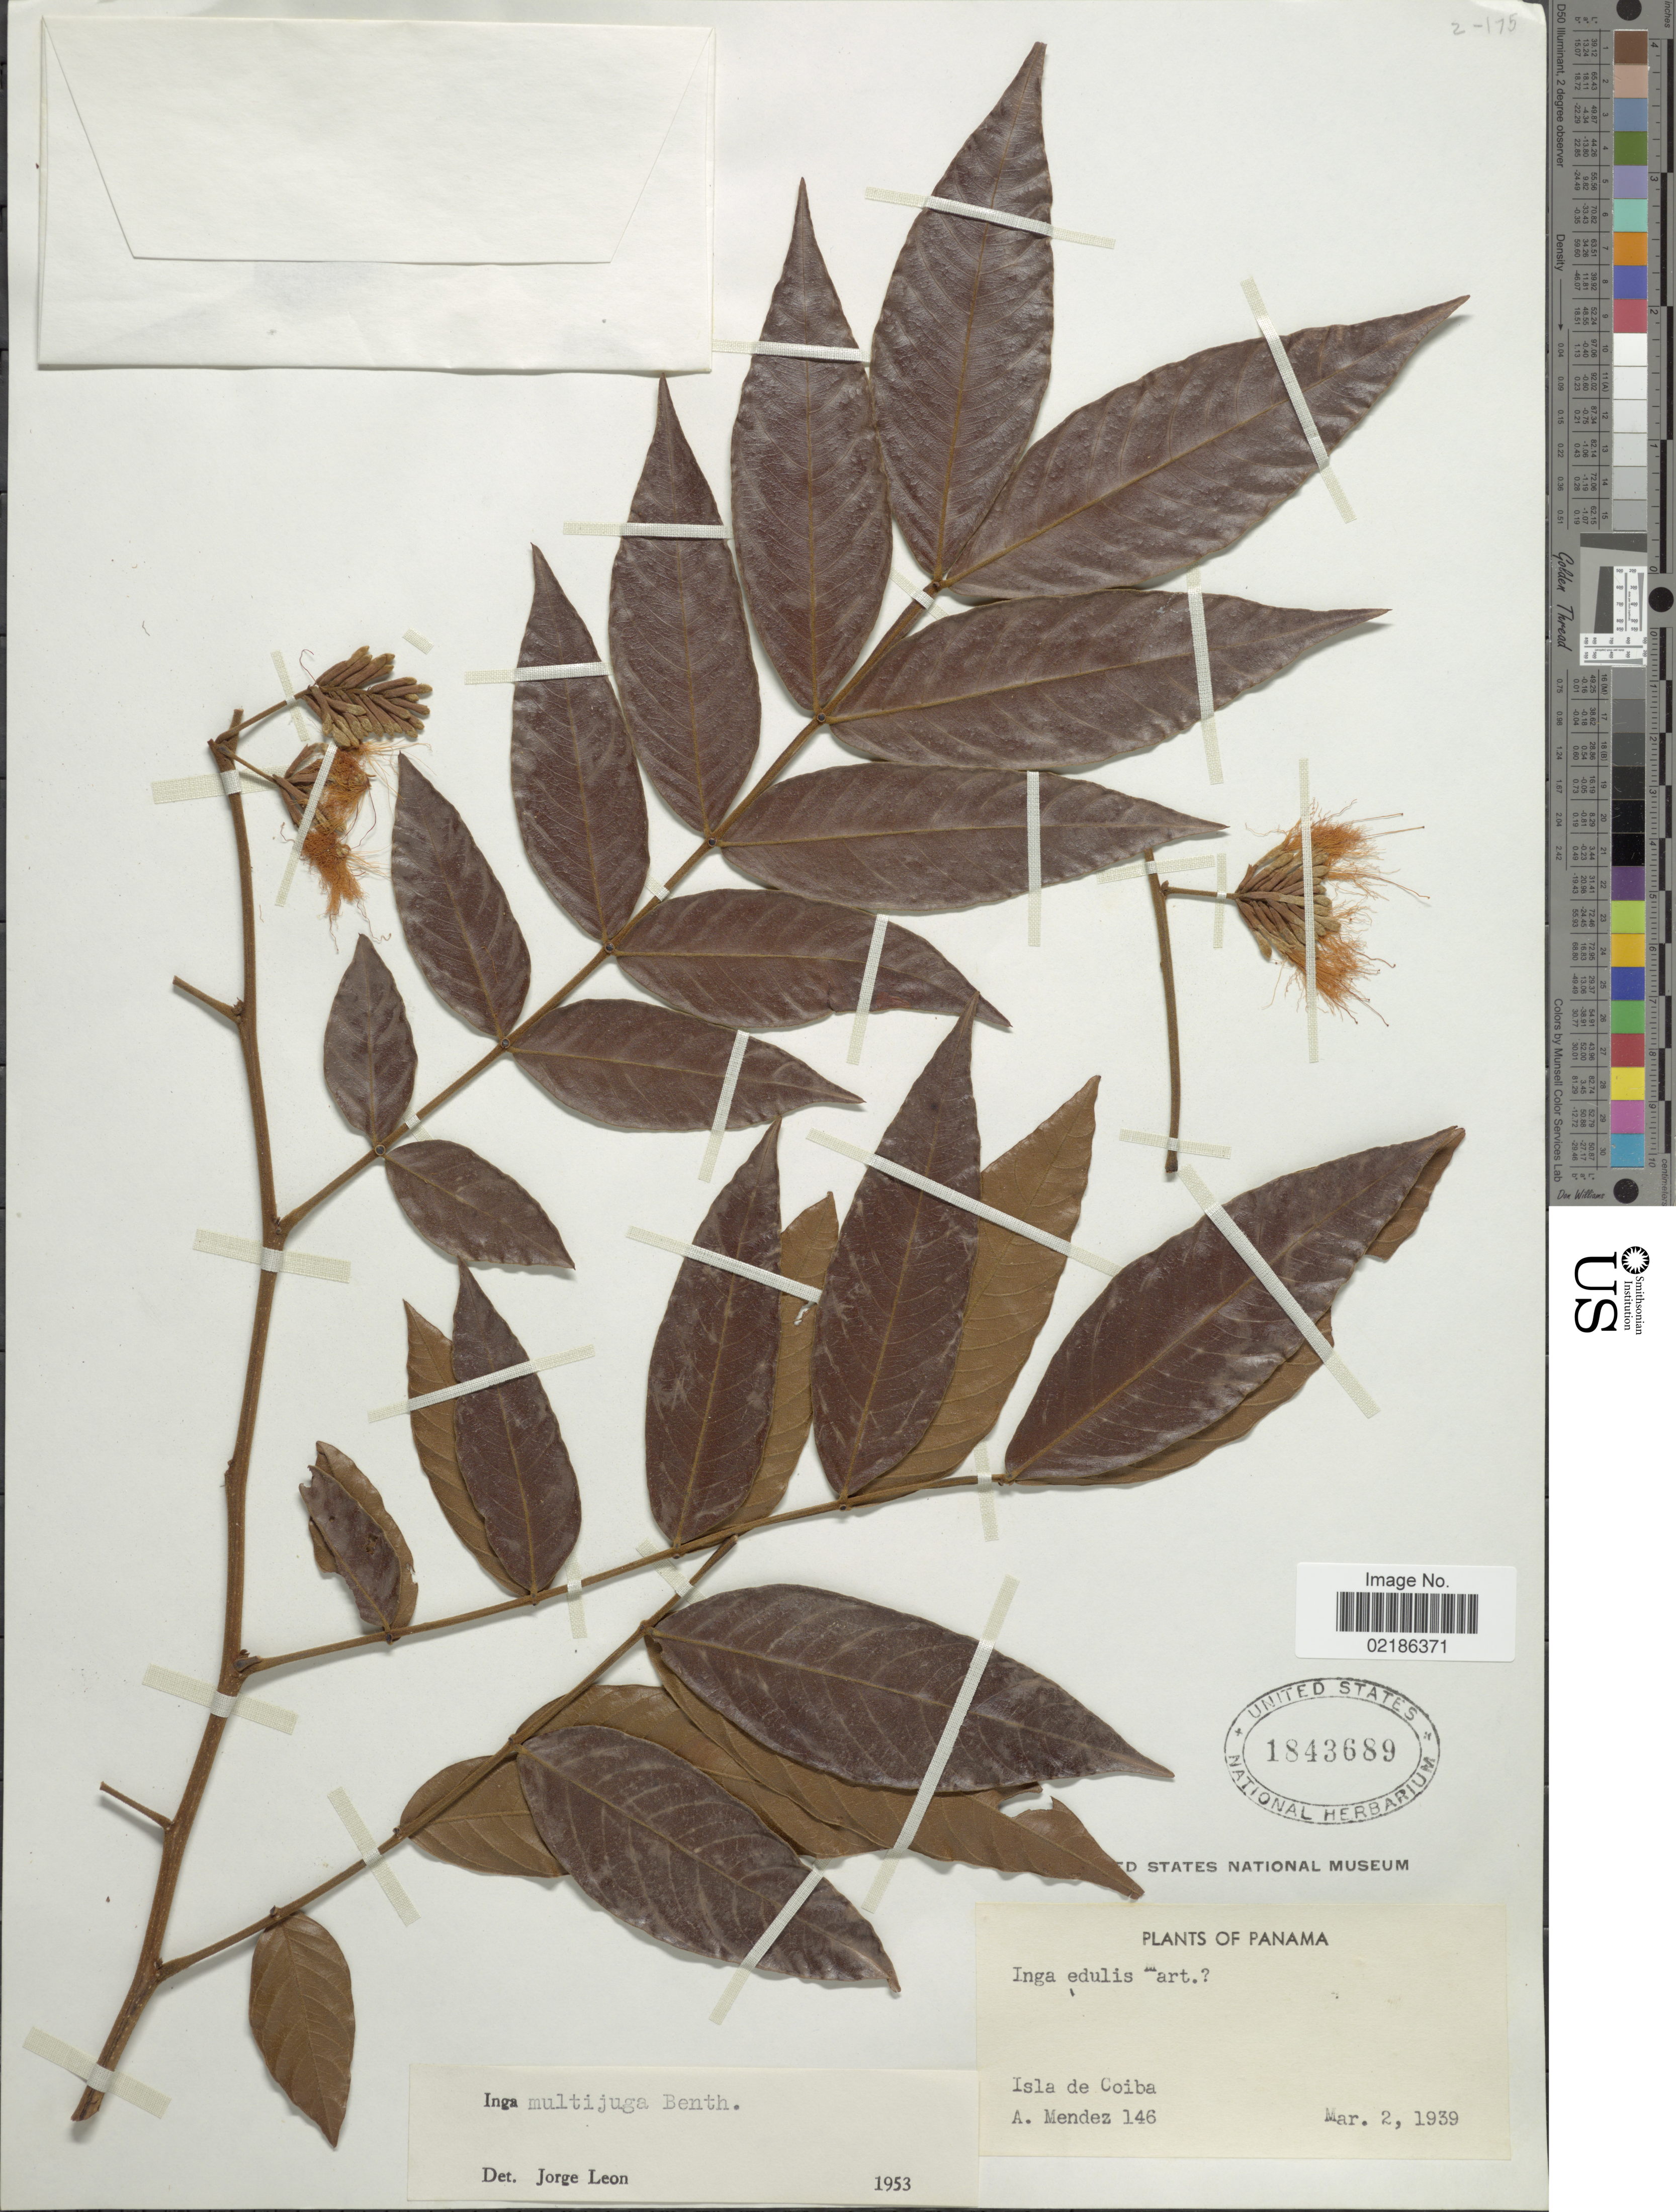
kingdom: Plantae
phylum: Tracheophyta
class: Magnoliopsida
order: Fabales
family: Fabaceae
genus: Inga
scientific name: Inga multijuga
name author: Benth.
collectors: A. Mendez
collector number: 146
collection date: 1939-03-02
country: Panama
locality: Isla de Coiba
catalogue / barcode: US 1843689